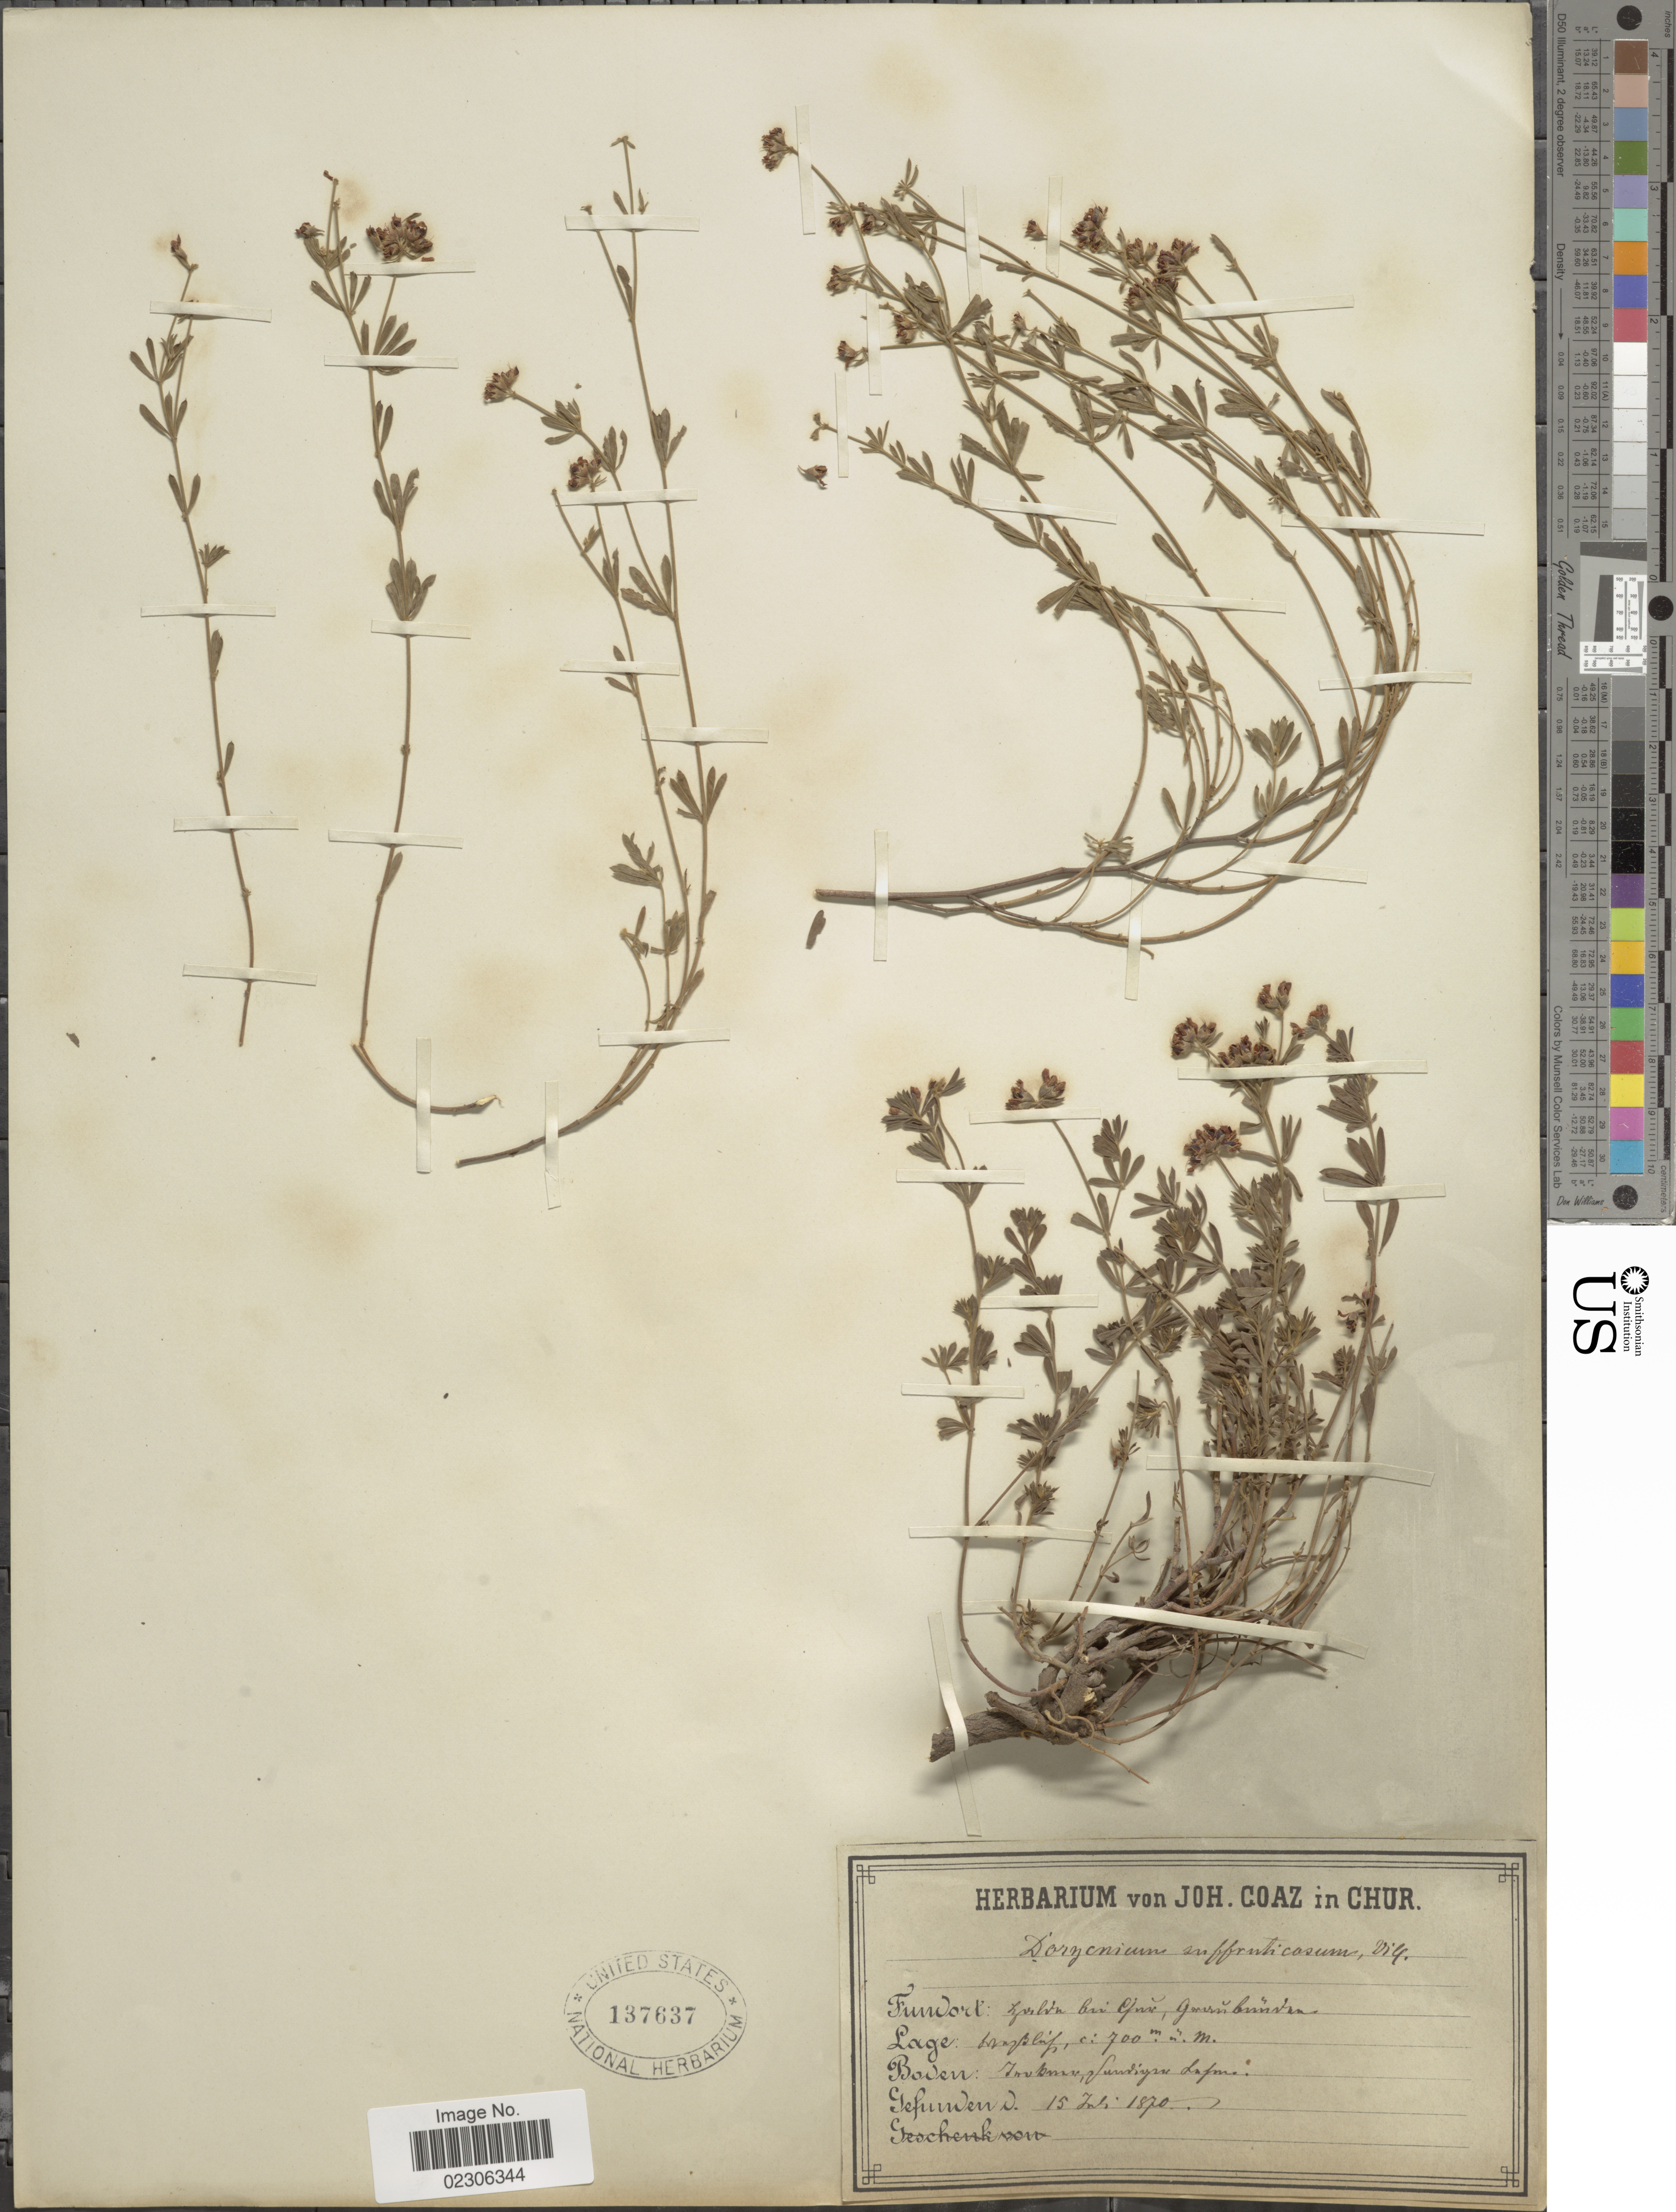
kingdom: Plantae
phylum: Tracheophyta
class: Magnoliopsida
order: Fabales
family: Fabaceae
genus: Dorycnium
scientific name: Dorycnium suffruticosum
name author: Vill.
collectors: ex herb. von Joh. Coaz in Chur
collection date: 1870-07-15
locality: Silv bei Ofre, Grmebundra [interpreted]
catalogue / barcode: US 137637